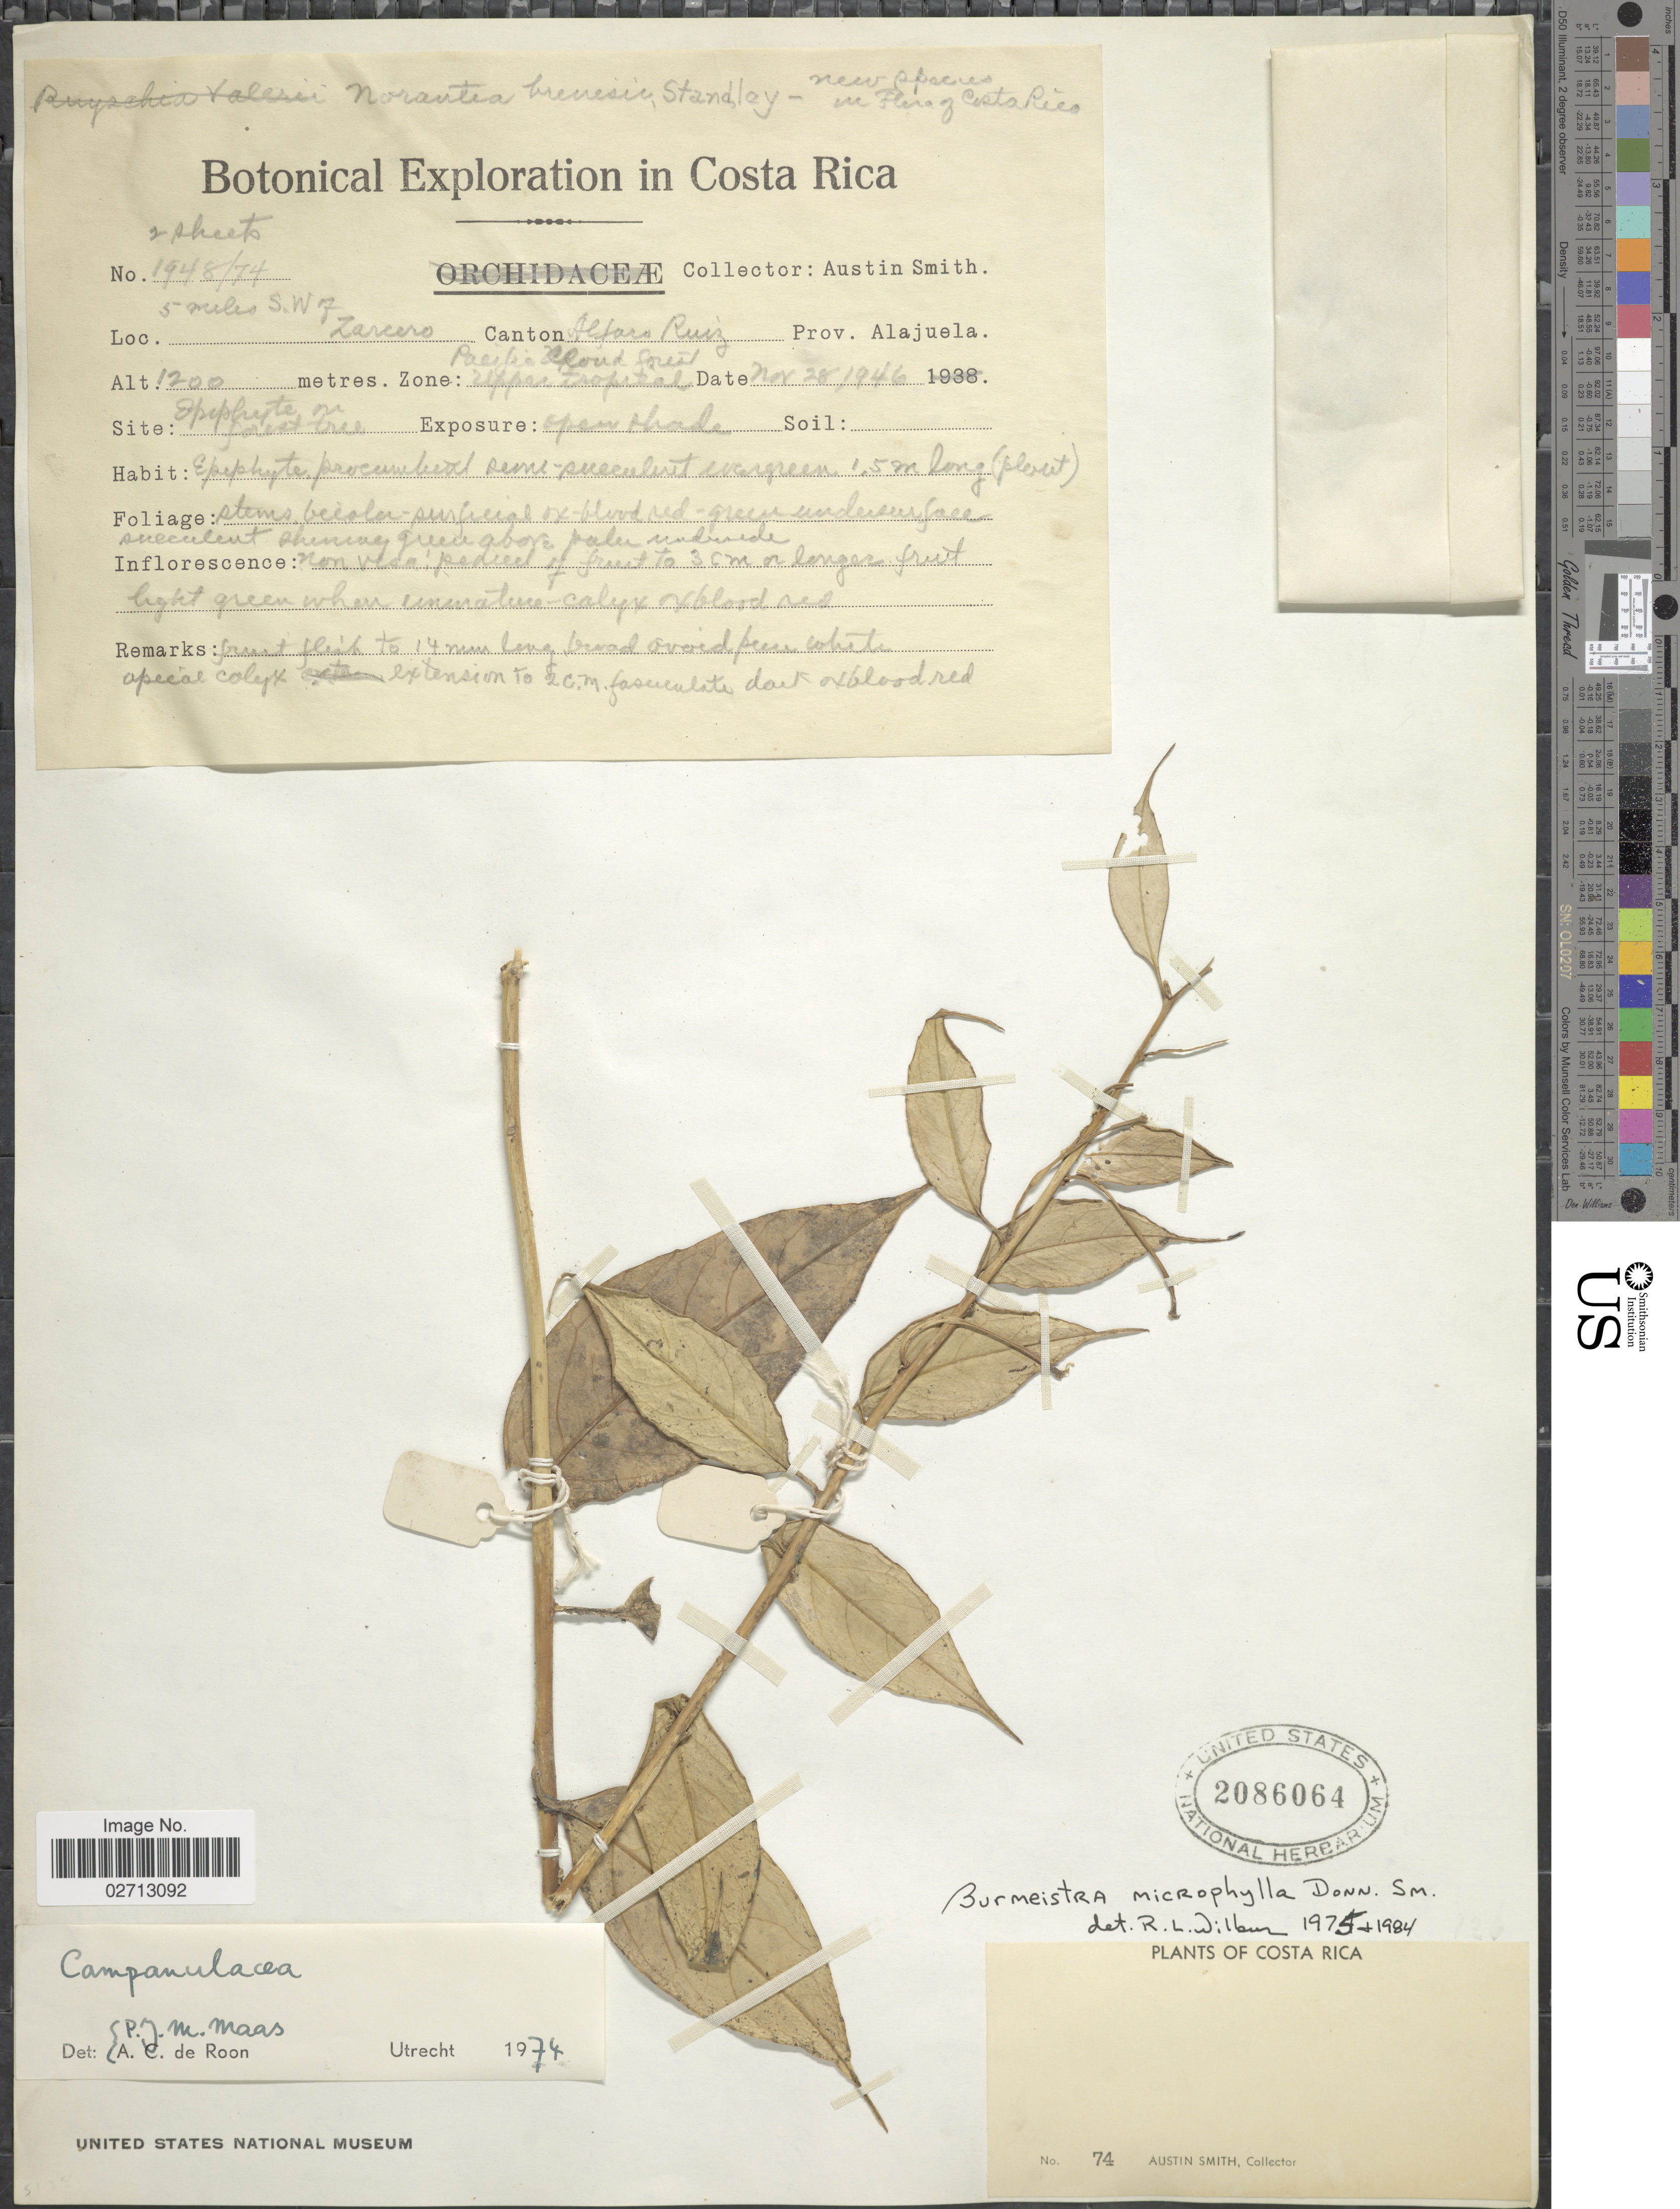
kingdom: Plantae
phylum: Tracheophyta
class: Magnoliopsida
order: Asterales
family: Campanulaceae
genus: Burmeistera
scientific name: Burmeistera microphylla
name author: Donn. Sm.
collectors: Aust P. Smith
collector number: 74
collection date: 1946-11-28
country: Costa Rica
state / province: Alajuela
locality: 5 miles S.W. of Zarcero. Canton: Alfaro Ruiz.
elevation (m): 1200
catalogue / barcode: US 2086064